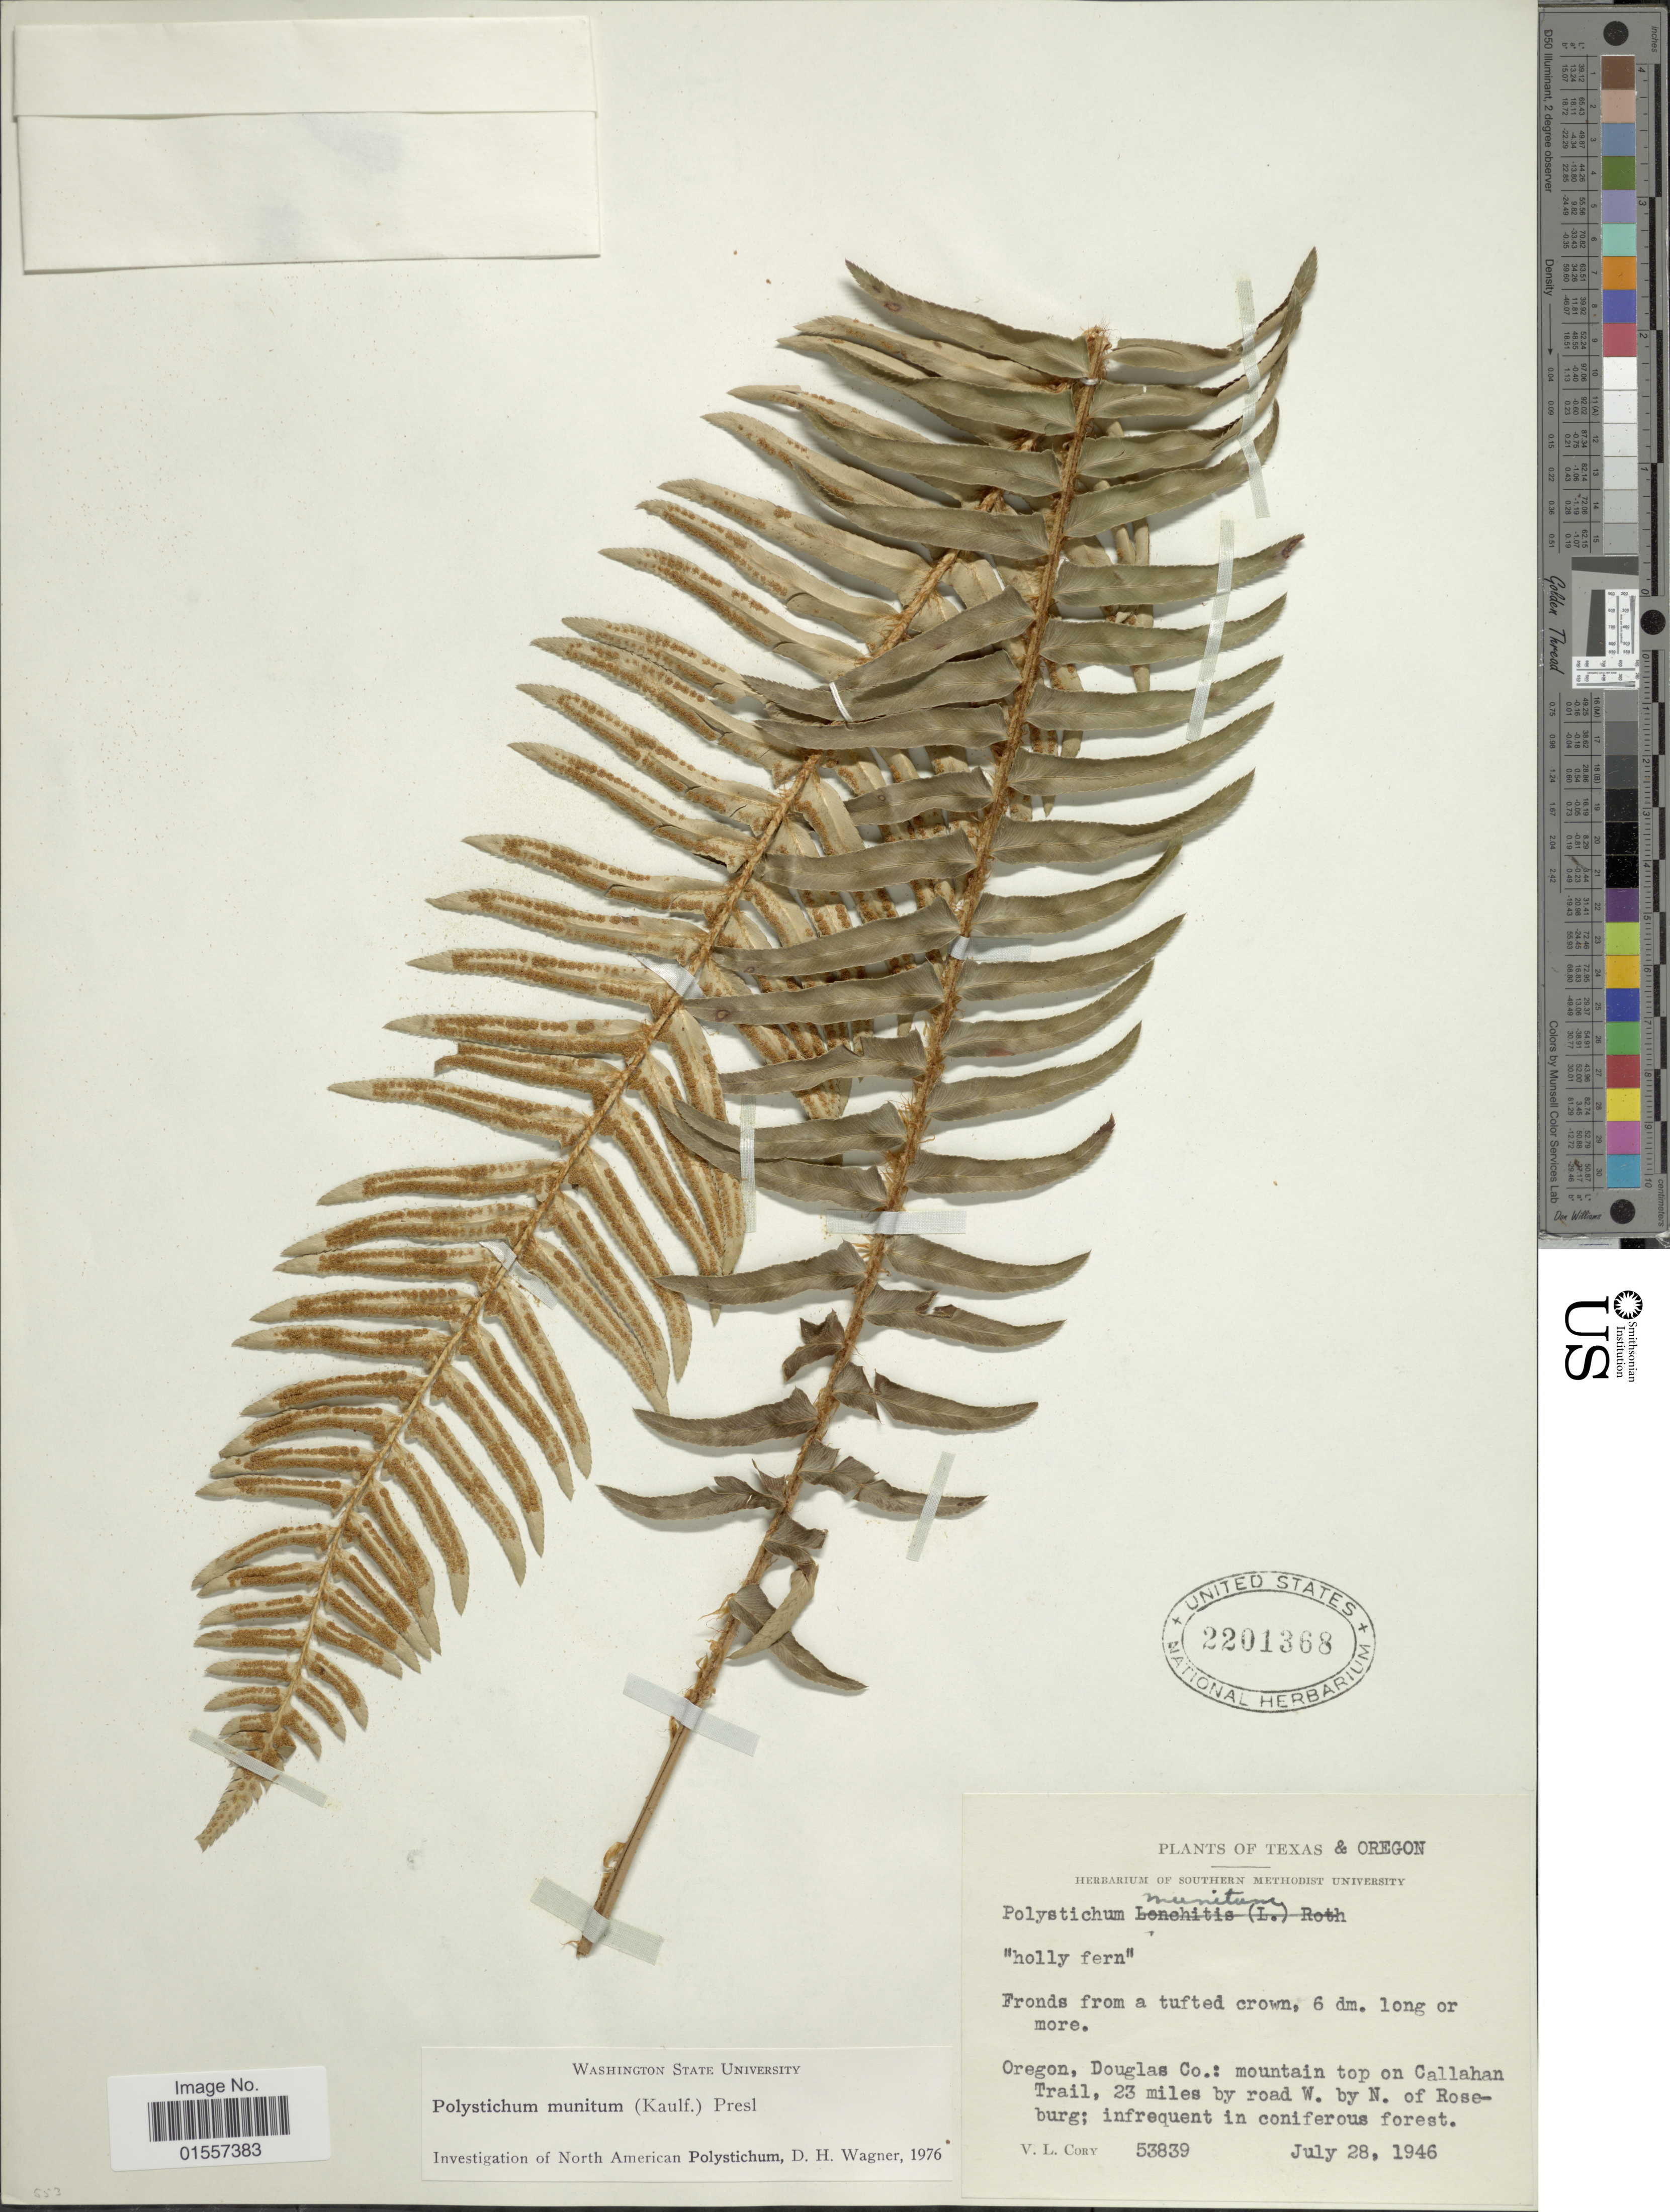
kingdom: Plantae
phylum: Tracheophyta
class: Polypodiopsida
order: Polypodiales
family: Dryopteridaceae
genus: Polystichum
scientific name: Polystichum munitum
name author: (Kaulf.) C. Presl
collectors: V. Cory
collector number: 53839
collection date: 1946-07-28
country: United States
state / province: Oregon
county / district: Douglas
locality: Oregon, Douglas Co.: mountain top on Callahan Trail, 23 miles road by road W. by N. of Roseburg; infrequent in coniferous forest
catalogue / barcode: US 2201368